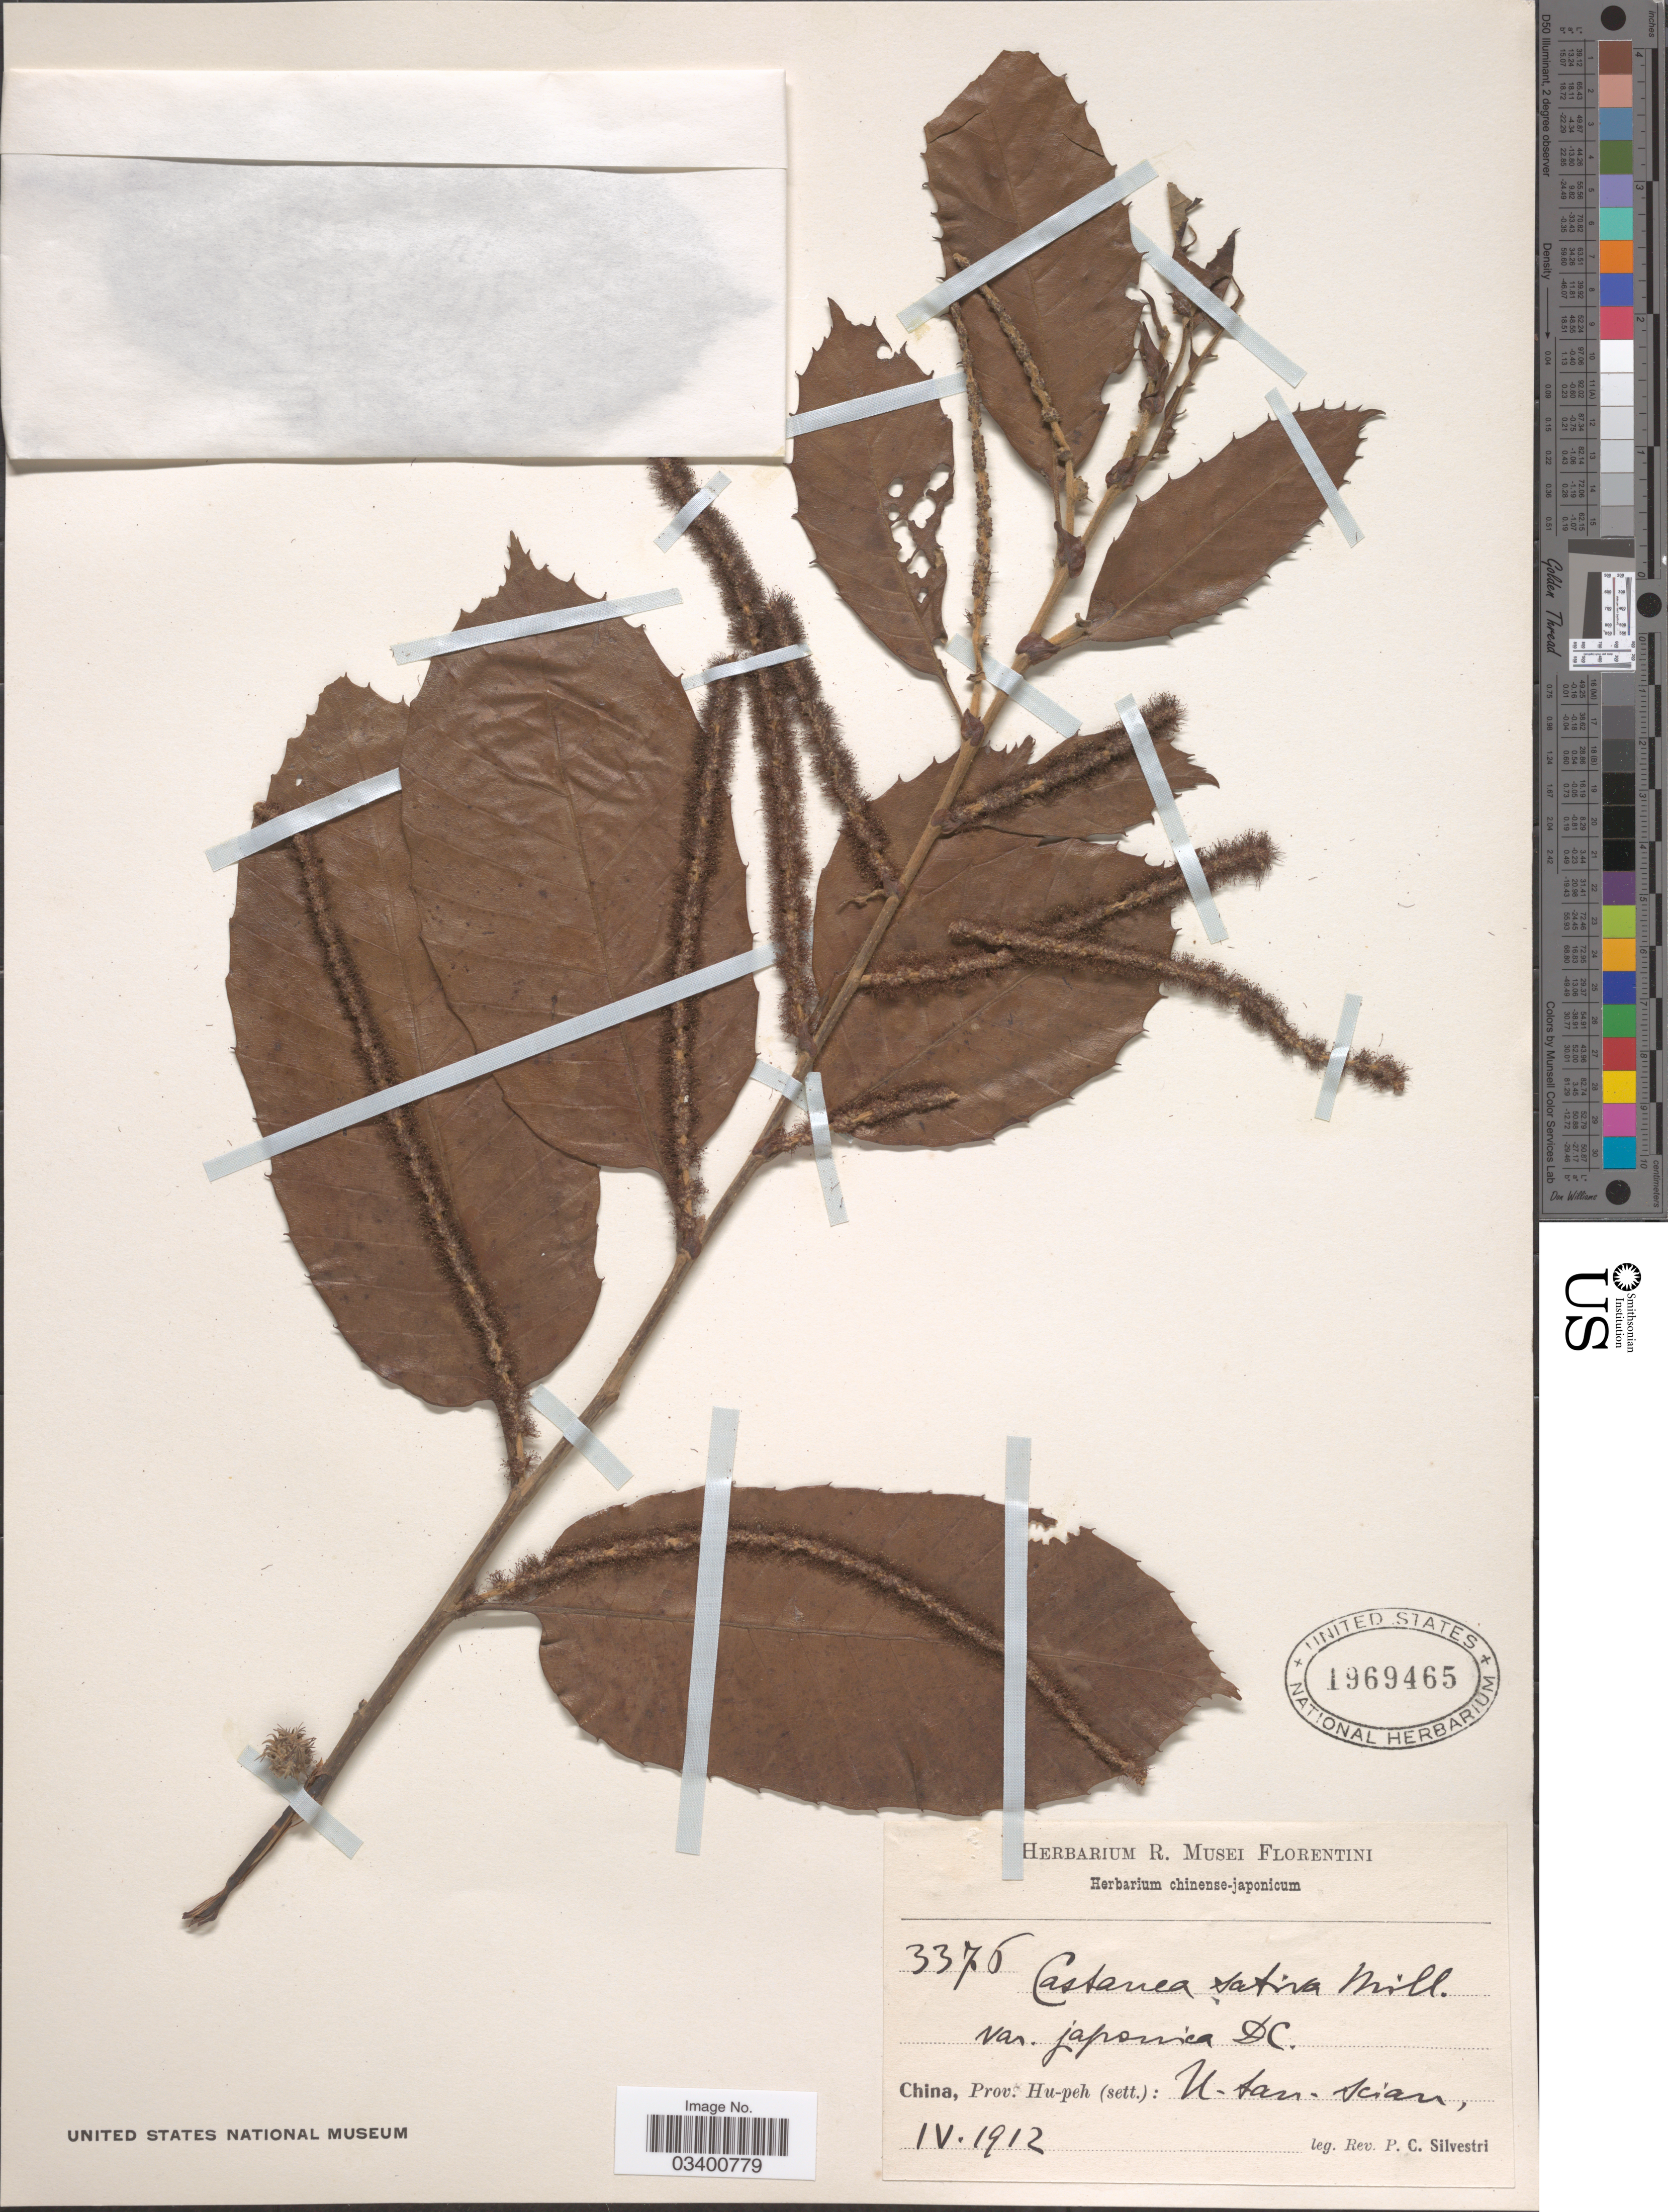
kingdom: Plantae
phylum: Tracheophyta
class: Magnoliopsida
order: Fagales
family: Fagaceae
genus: Castanea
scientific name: Castanea sativa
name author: Mill.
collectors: P. Silvestri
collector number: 3376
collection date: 1912-04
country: China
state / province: Hubei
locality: Prov. Hu-peh (sett.): U-tan-xian.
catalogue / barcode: US 1969465